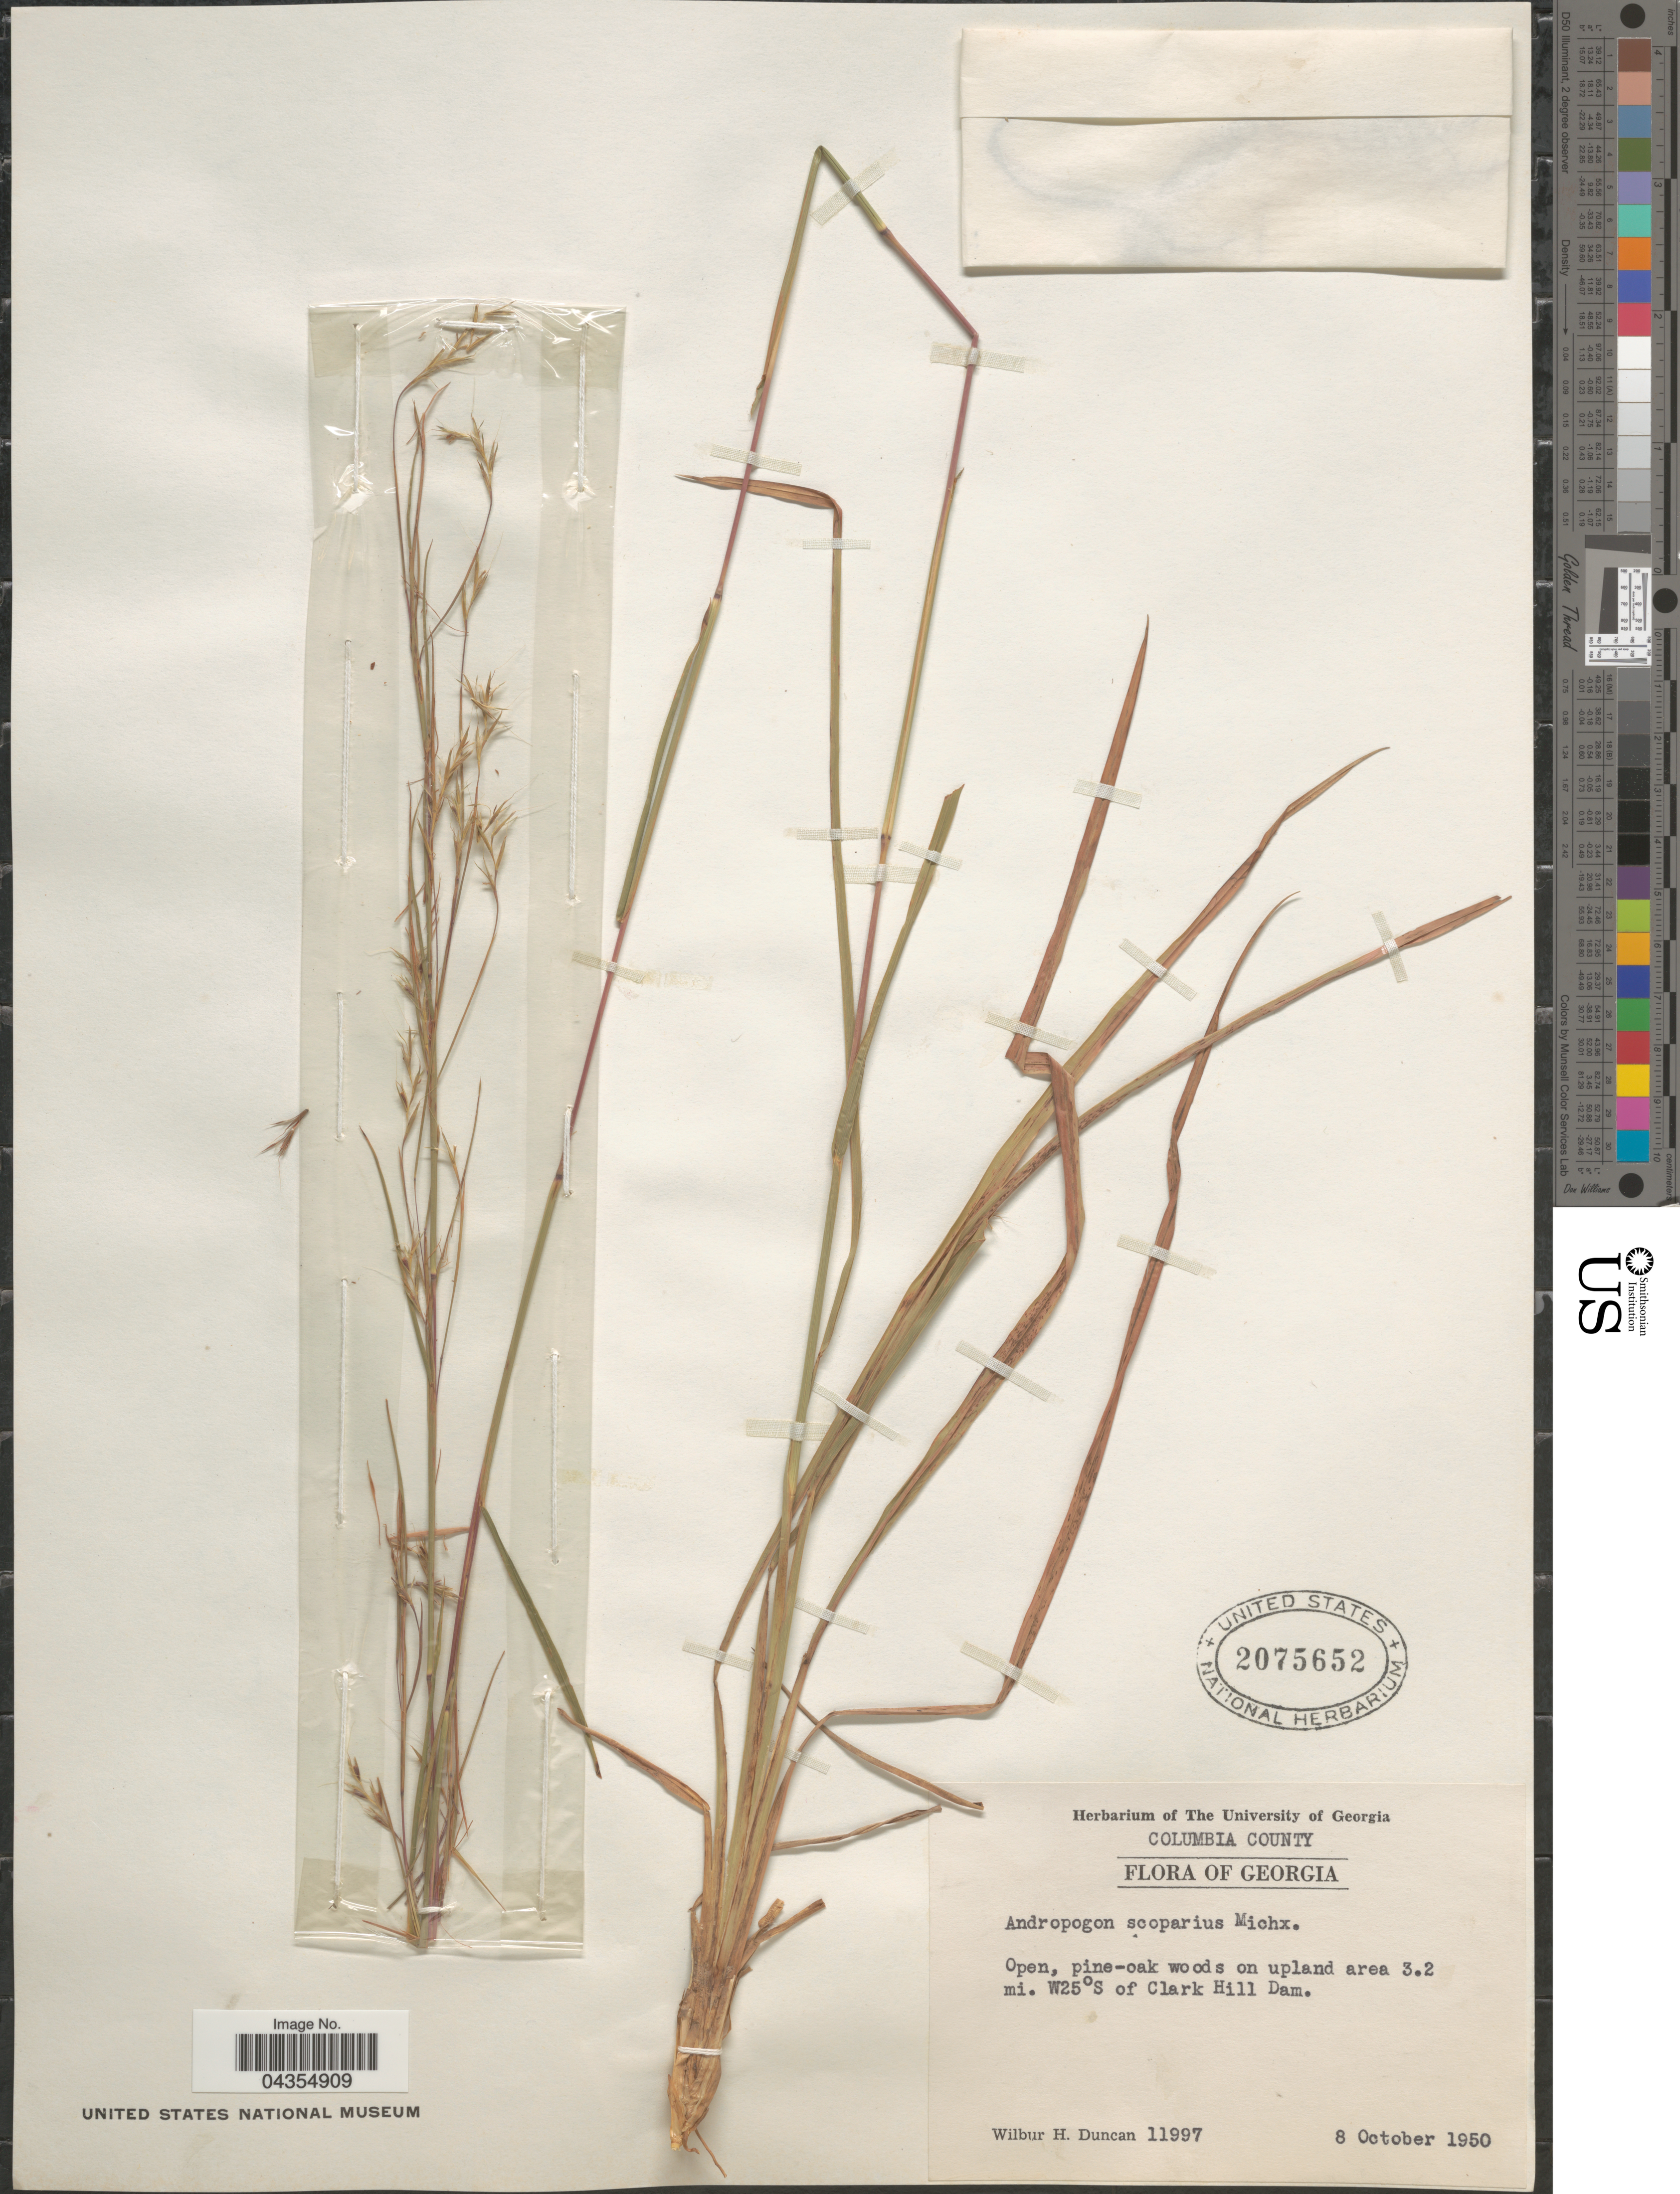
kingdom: Plantae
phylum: Tracheophyta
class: Liliopsida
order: Poales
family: Poaceae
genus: Schizachyrium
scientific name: Schizachyrium sanguineum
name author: (Retz.) Alston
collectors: W. H. Duncan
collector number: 11997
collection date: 1950-10-08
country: United States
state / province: Georgia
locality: Columbia County. Open, pine-oak woods on upland area 3.2 mi. W25°S of Clark Hill Dam.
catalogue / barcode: US 2075652